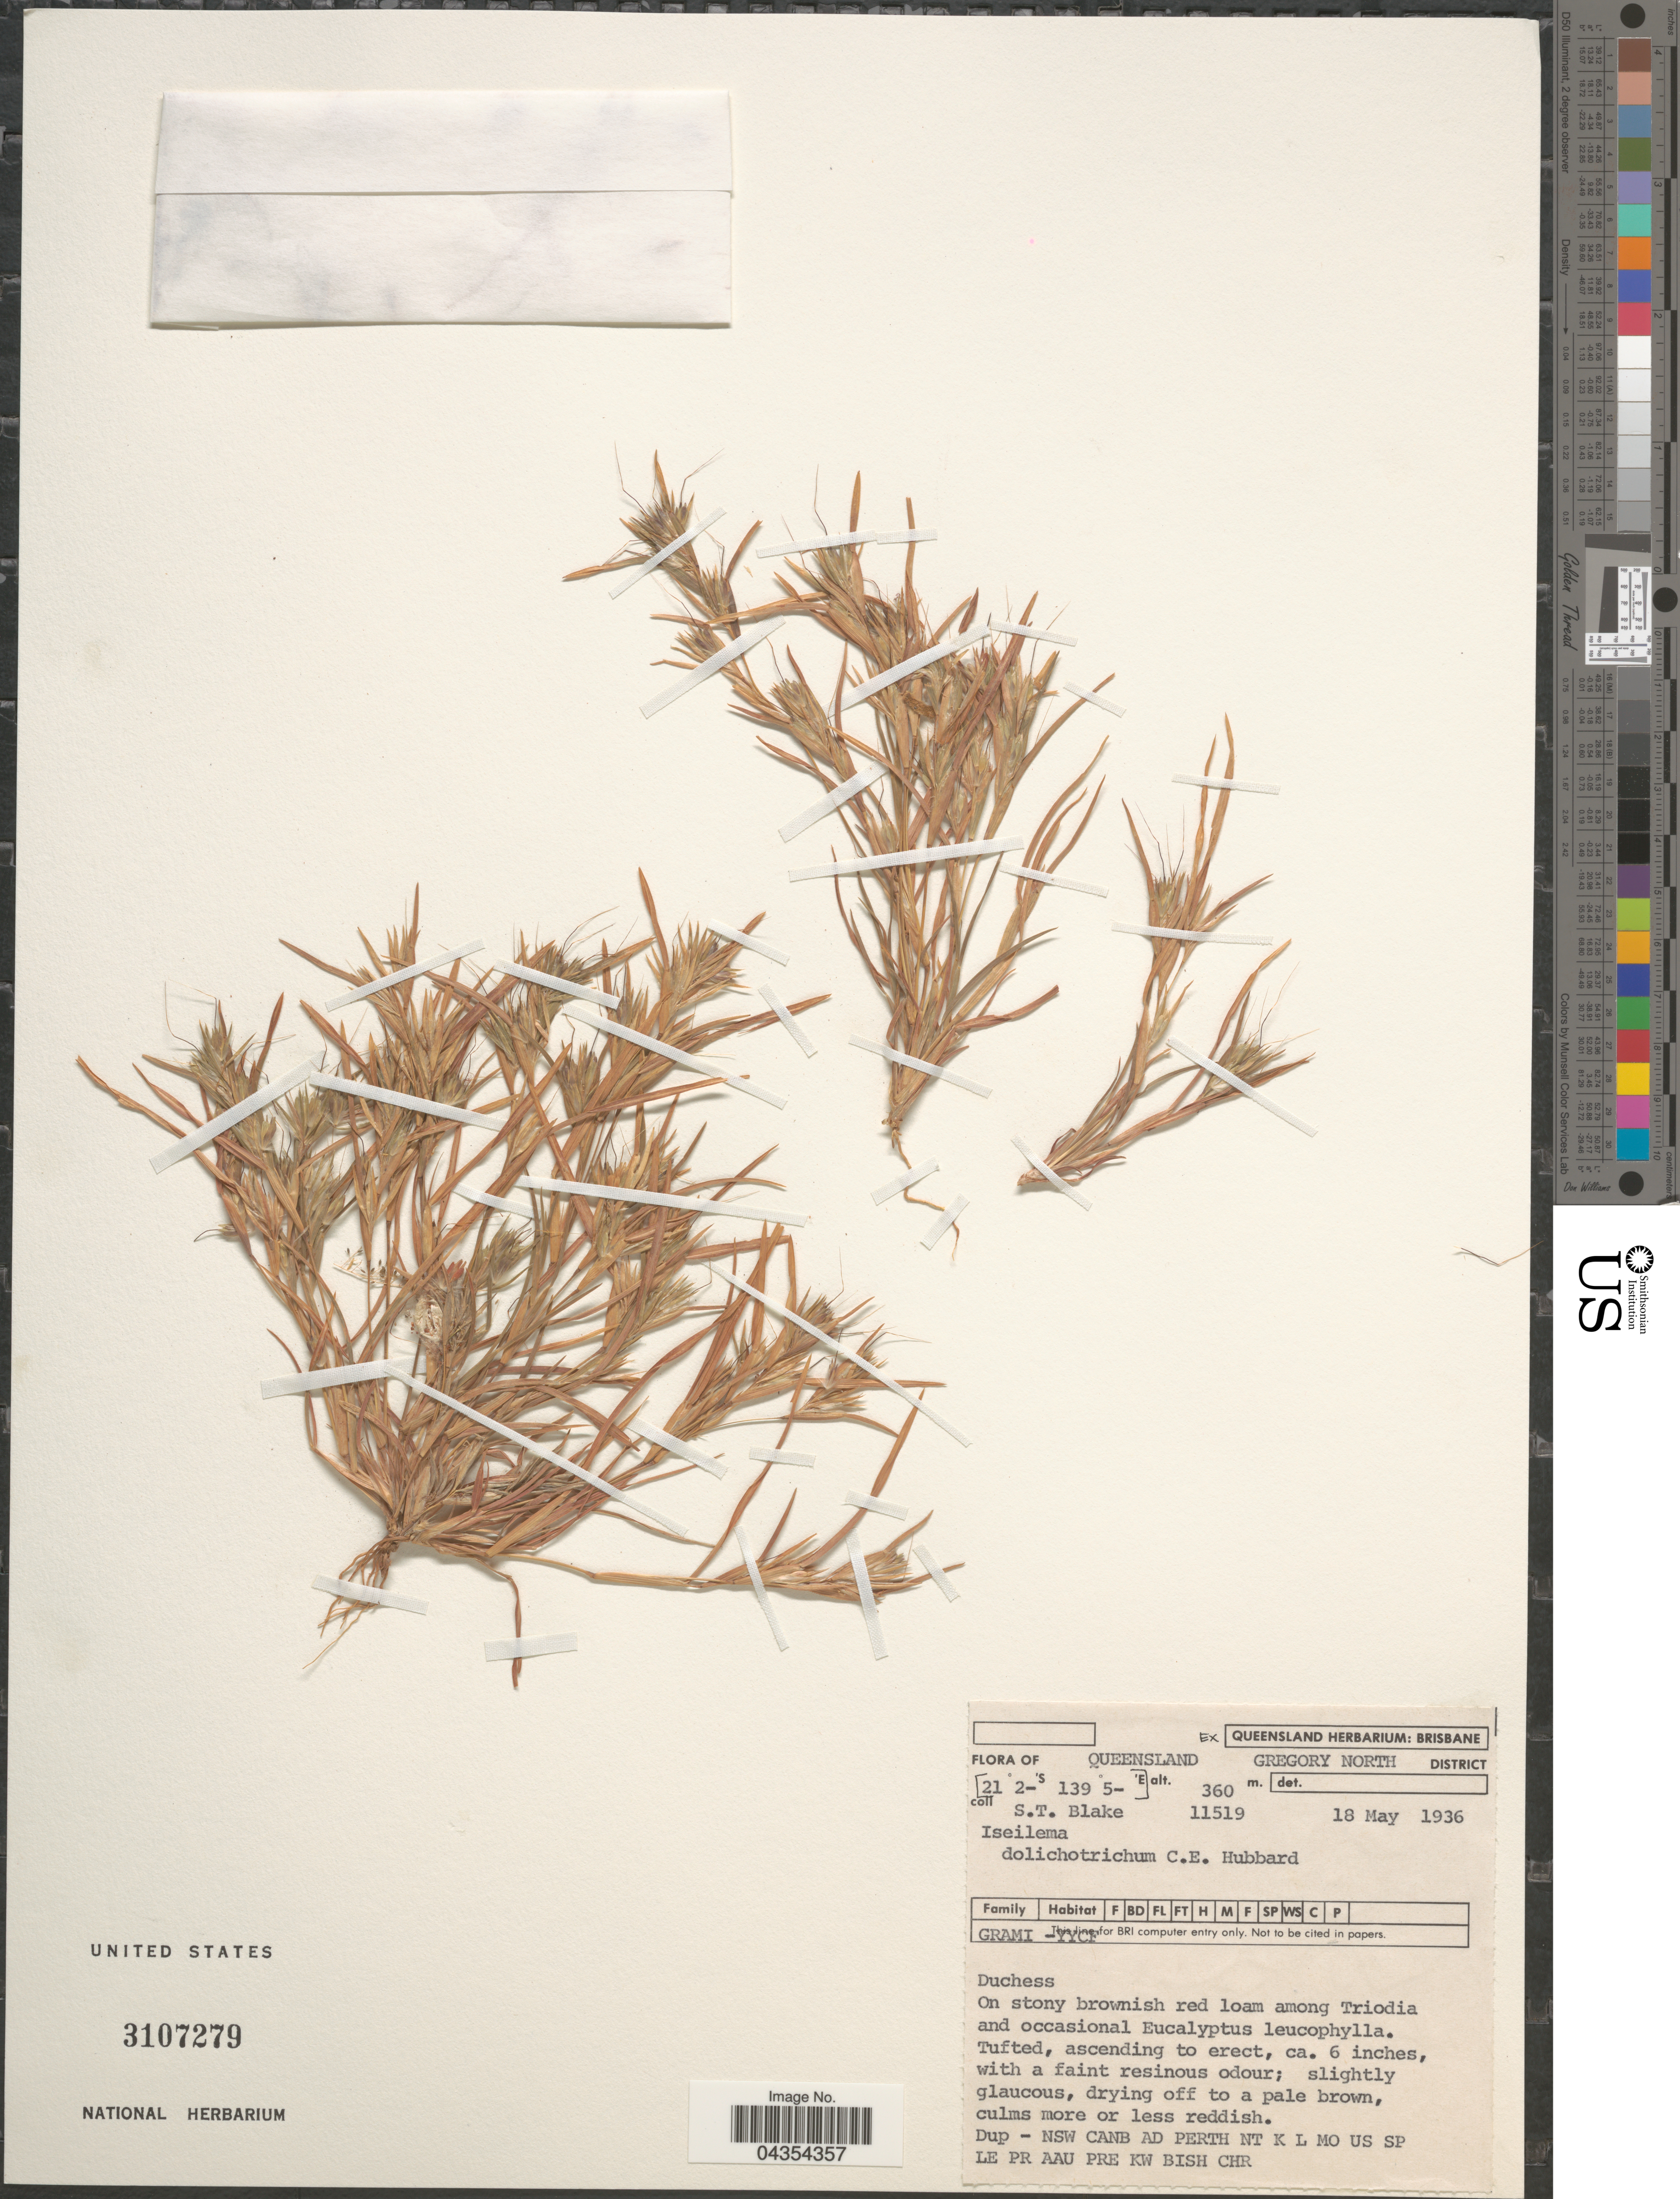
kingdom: Plantae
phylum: Tracheophyta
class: Liliopsida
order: Poales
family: Poaceae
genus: Iseilema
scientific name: Iseilema dolichotrichum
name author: C. E. Hubb.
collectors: S. T. Blake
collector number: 11519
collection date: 1936-05-18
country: Australia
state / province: Queensland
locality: Gregory North District. Duchess.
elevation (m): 360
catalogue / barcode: US 3107279